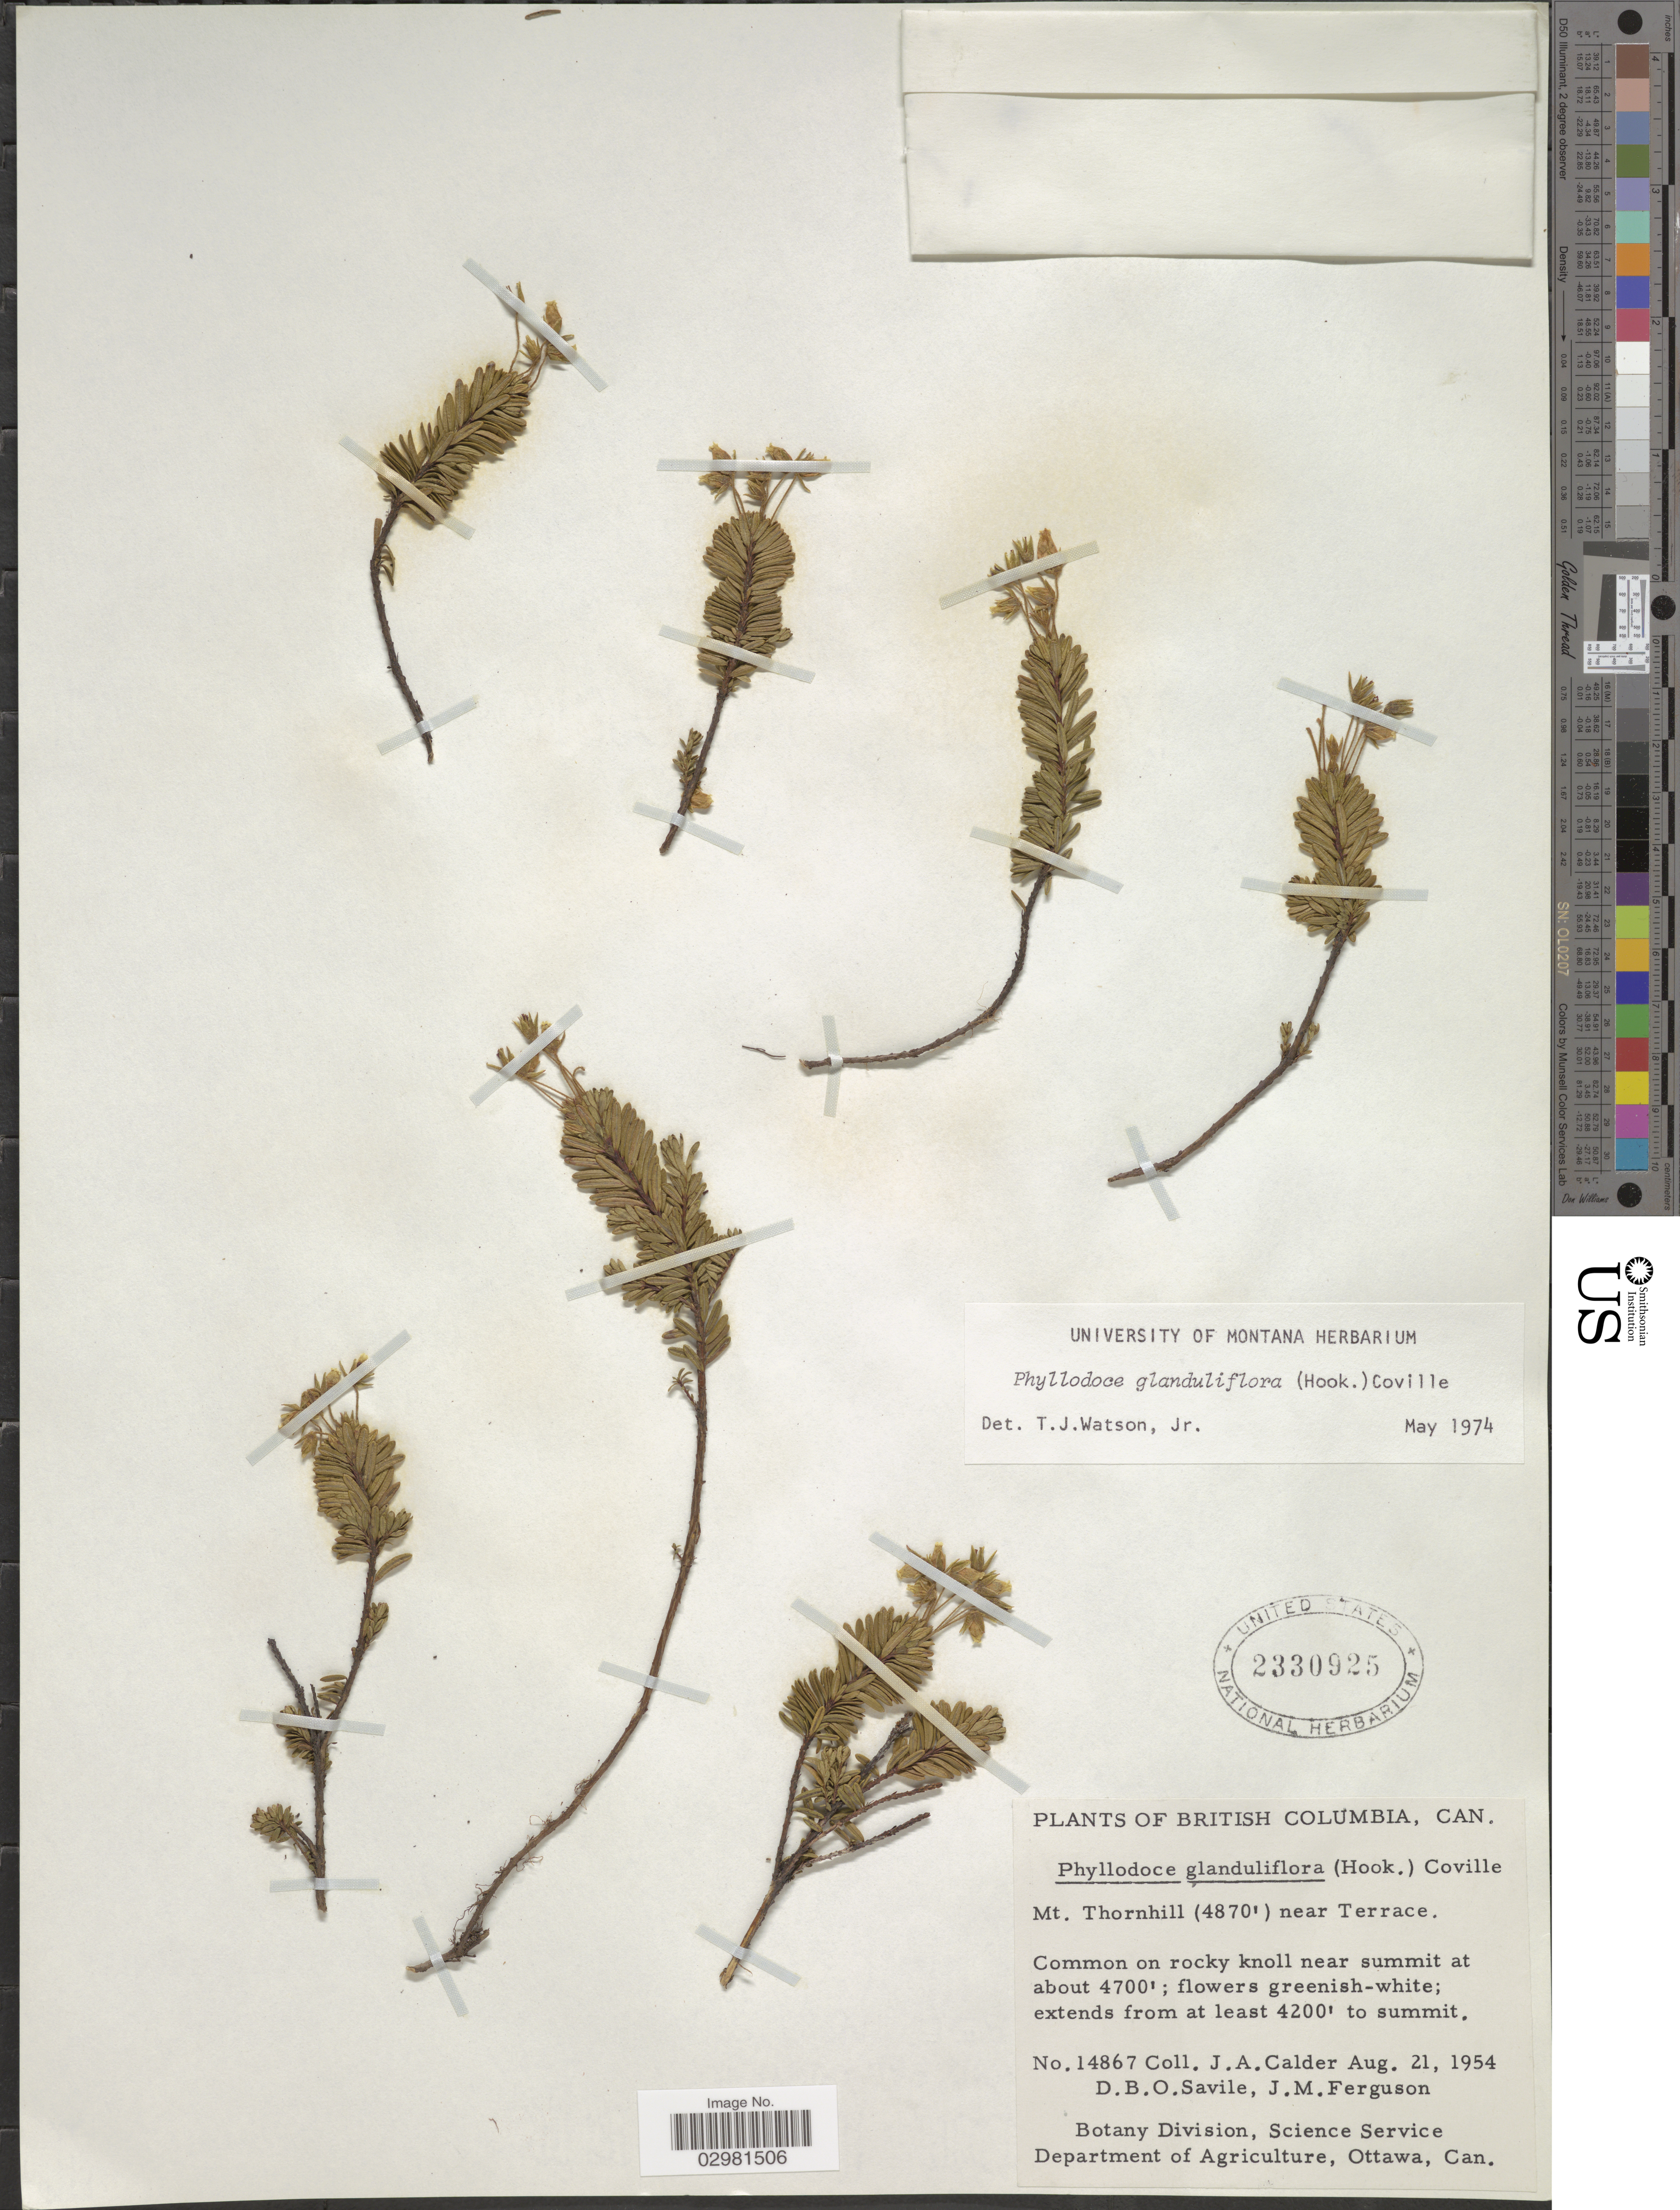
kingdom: Plantae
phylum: Tracheophyta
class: Magnoliopsida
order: Ericales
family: Ericaceae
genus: Phyllodoce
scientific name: Phyllodoce glanduliflora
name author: (Hook.) Coville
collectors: J. A. Calder, D. Savile & J. M. Ferguson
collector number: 14867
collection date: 1954-08-21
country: Canada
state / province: British Columbia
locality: Mt.Thornhill, near Terrace.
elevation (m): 1280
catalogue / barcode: US 2330925